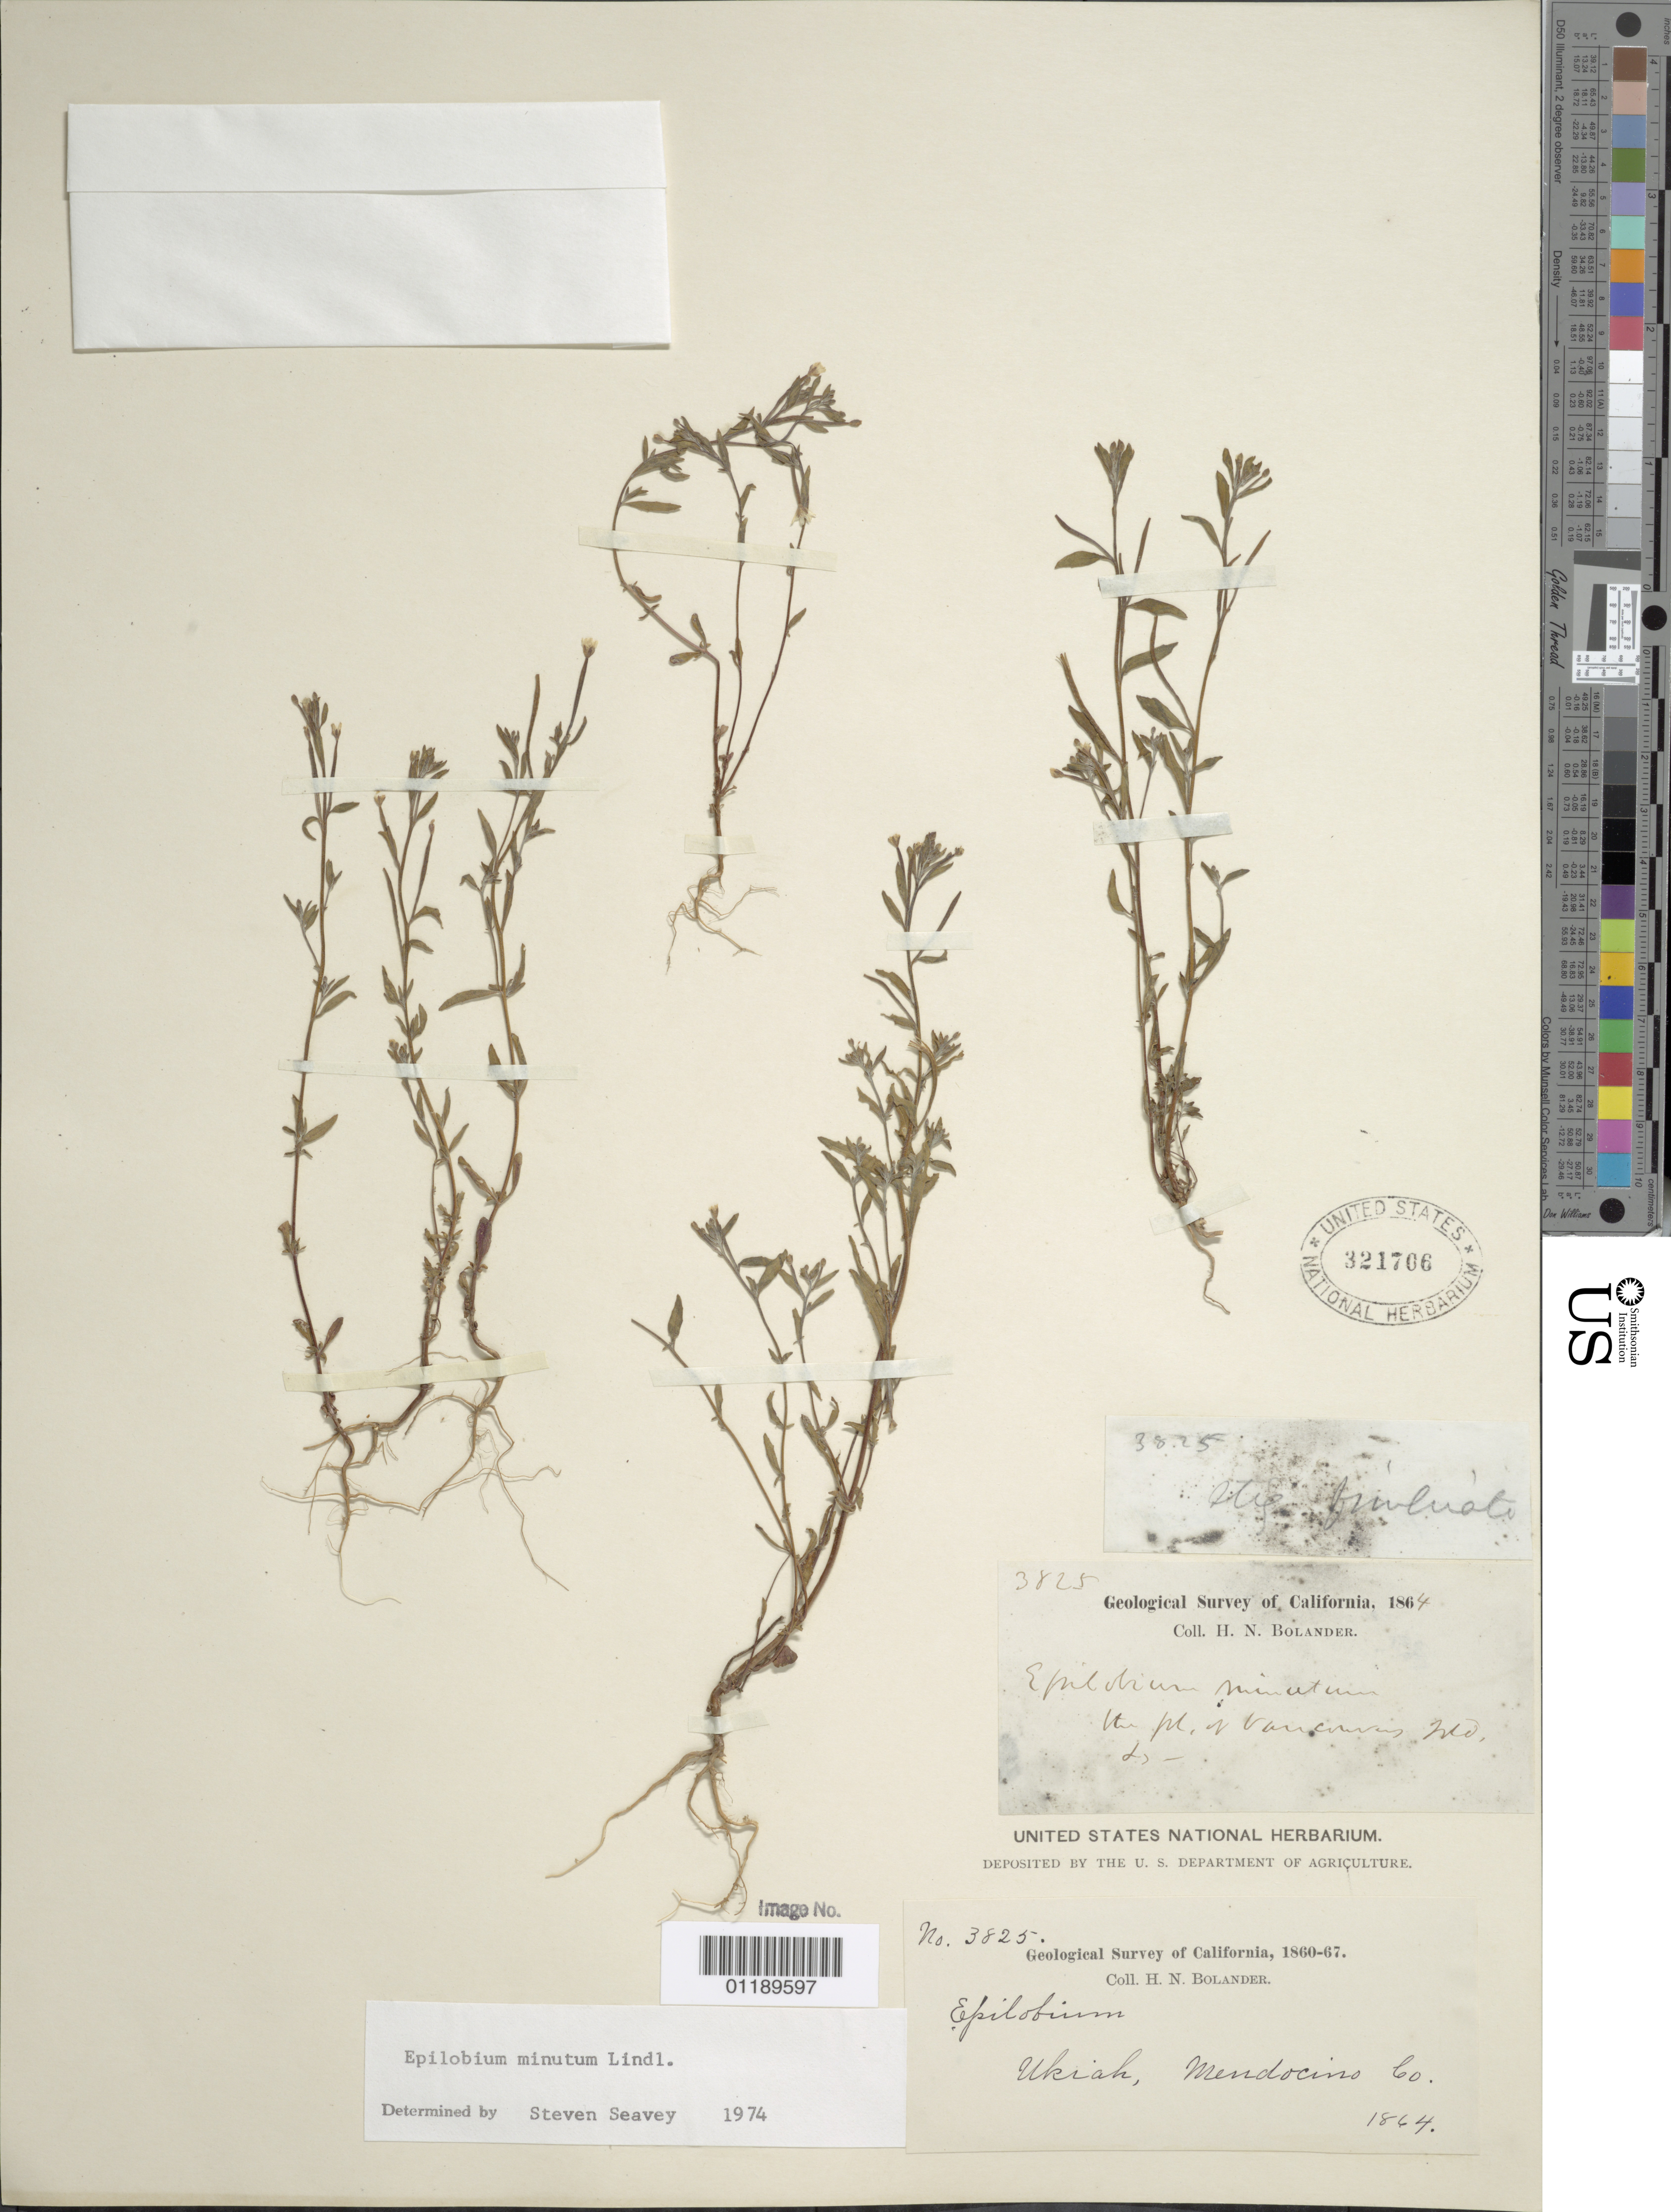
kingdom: Plantae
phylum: Tracheophyta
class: Magnoliopsida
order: Myrtales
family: Onagraceae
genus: Epilobium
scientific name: Epilobium minutum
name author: Lindl. ex Lehm.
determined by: Seavey, S.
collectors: H. Bolander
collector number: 3825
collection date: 1866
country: United States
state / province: California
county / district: Mendocino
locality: Ukiah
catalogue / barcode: US 321706